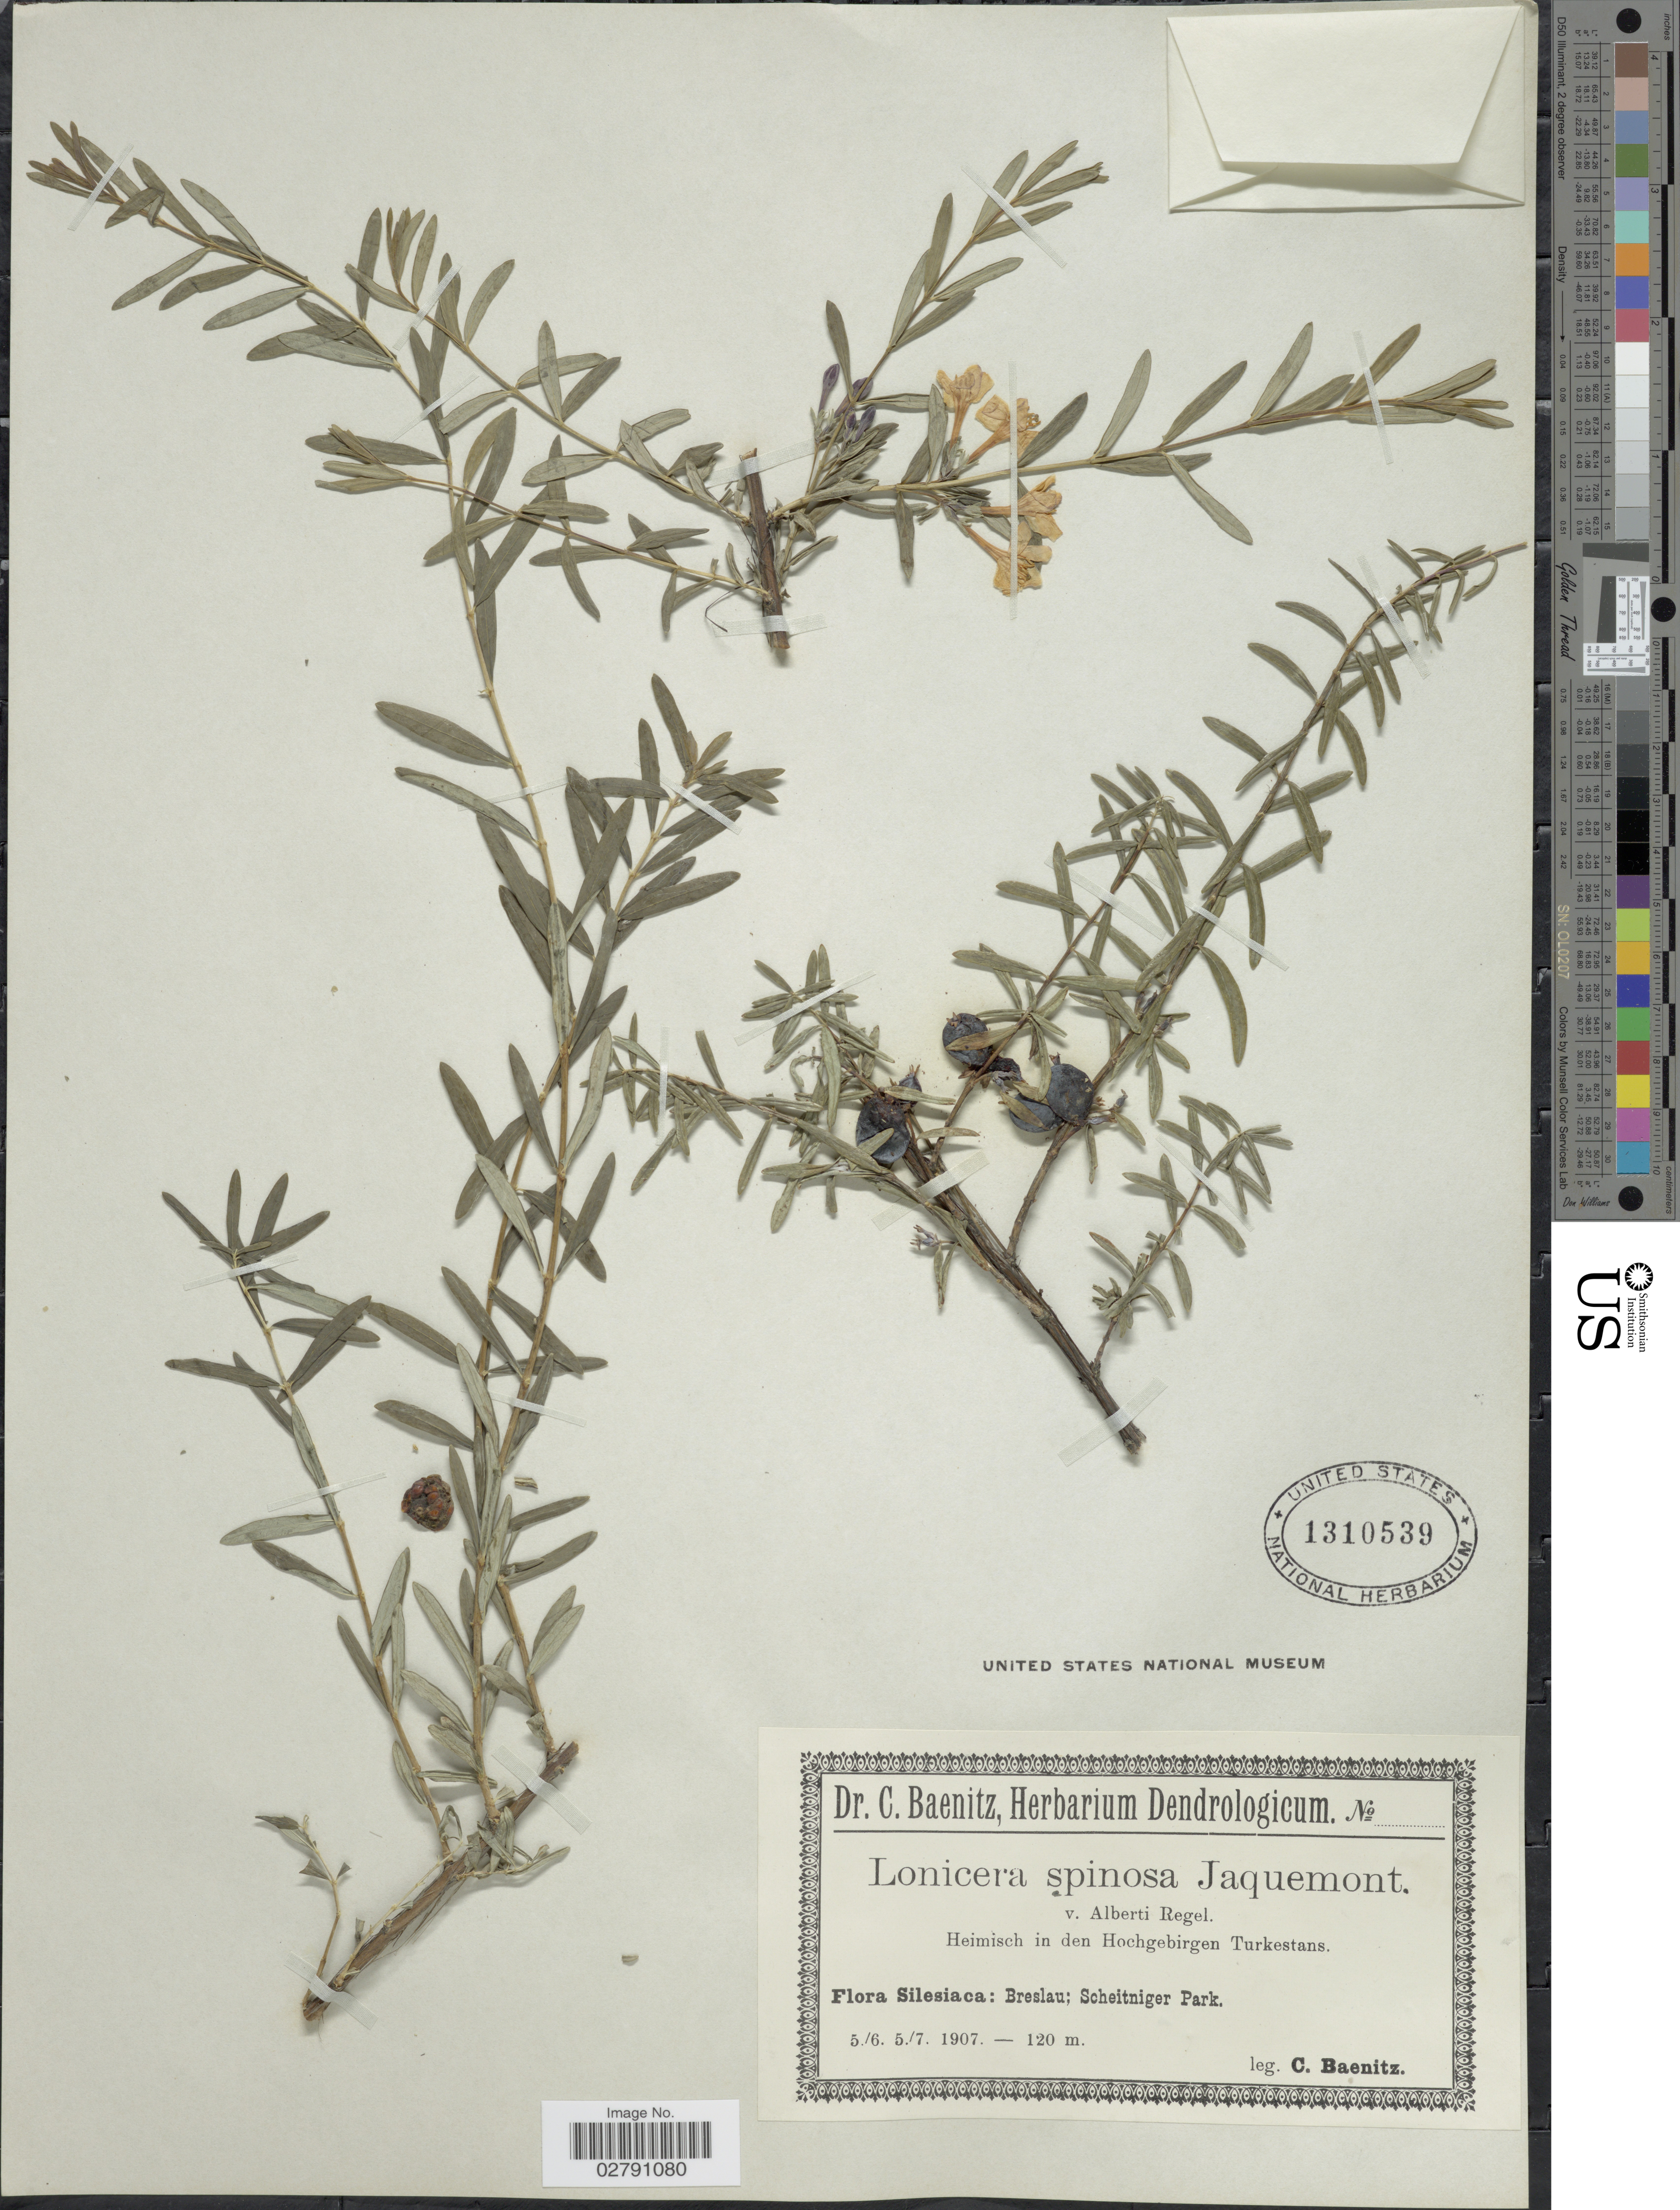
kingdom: Plantae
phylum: Tracheophyta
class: Magnoliopsida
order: Dipsacales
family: Caprifoliaceae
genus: Lonicera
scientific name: Lonicera spinosa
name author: (Decne.) Jacq. ex Walp.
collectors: C. G. Baenitz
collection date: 1907-06-05/1907-07-05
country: Poland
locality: Silesiaca: Breslau; Scheitniger Park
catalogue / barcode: US 1310539